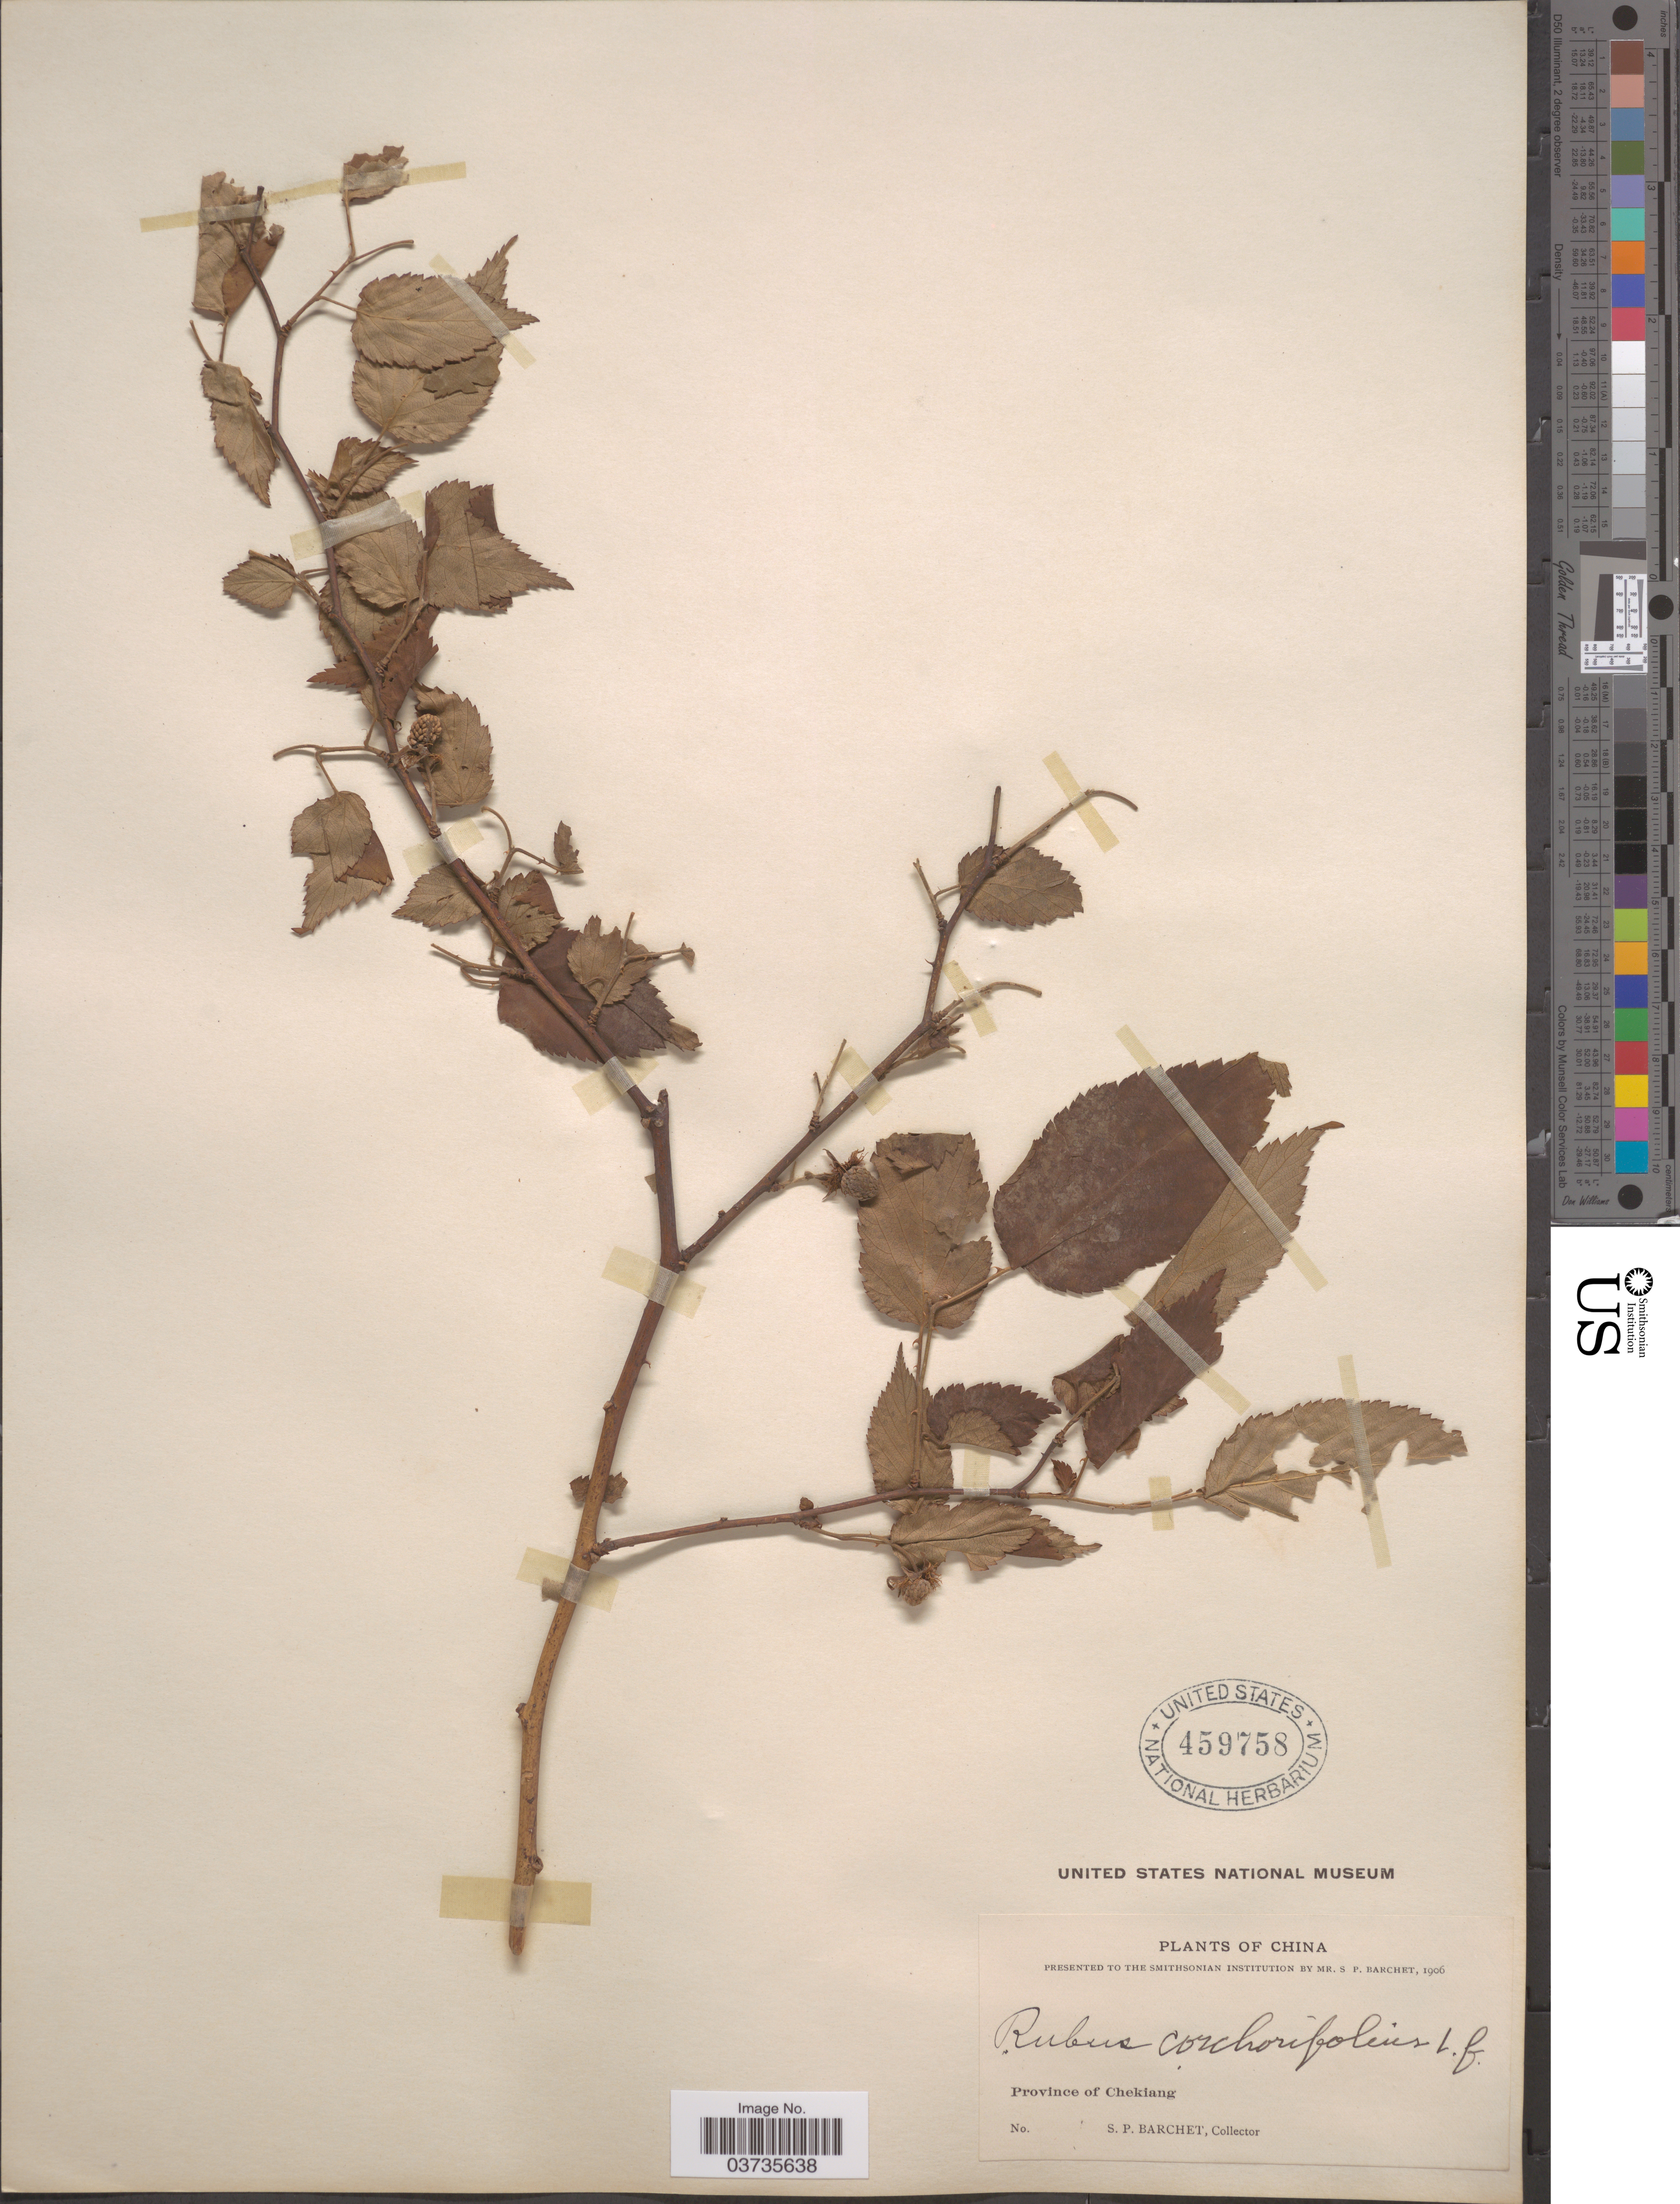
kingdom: Plantae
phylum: Tracheophyta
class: Magnoliopsida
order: Rosales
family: Rosaceae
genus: Rubus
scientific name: Rubus corchorifolius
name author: L. f.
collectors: S. P. Barchet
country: China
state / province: Zhejiang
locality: Province of Chekiang.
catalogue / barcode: US 459758